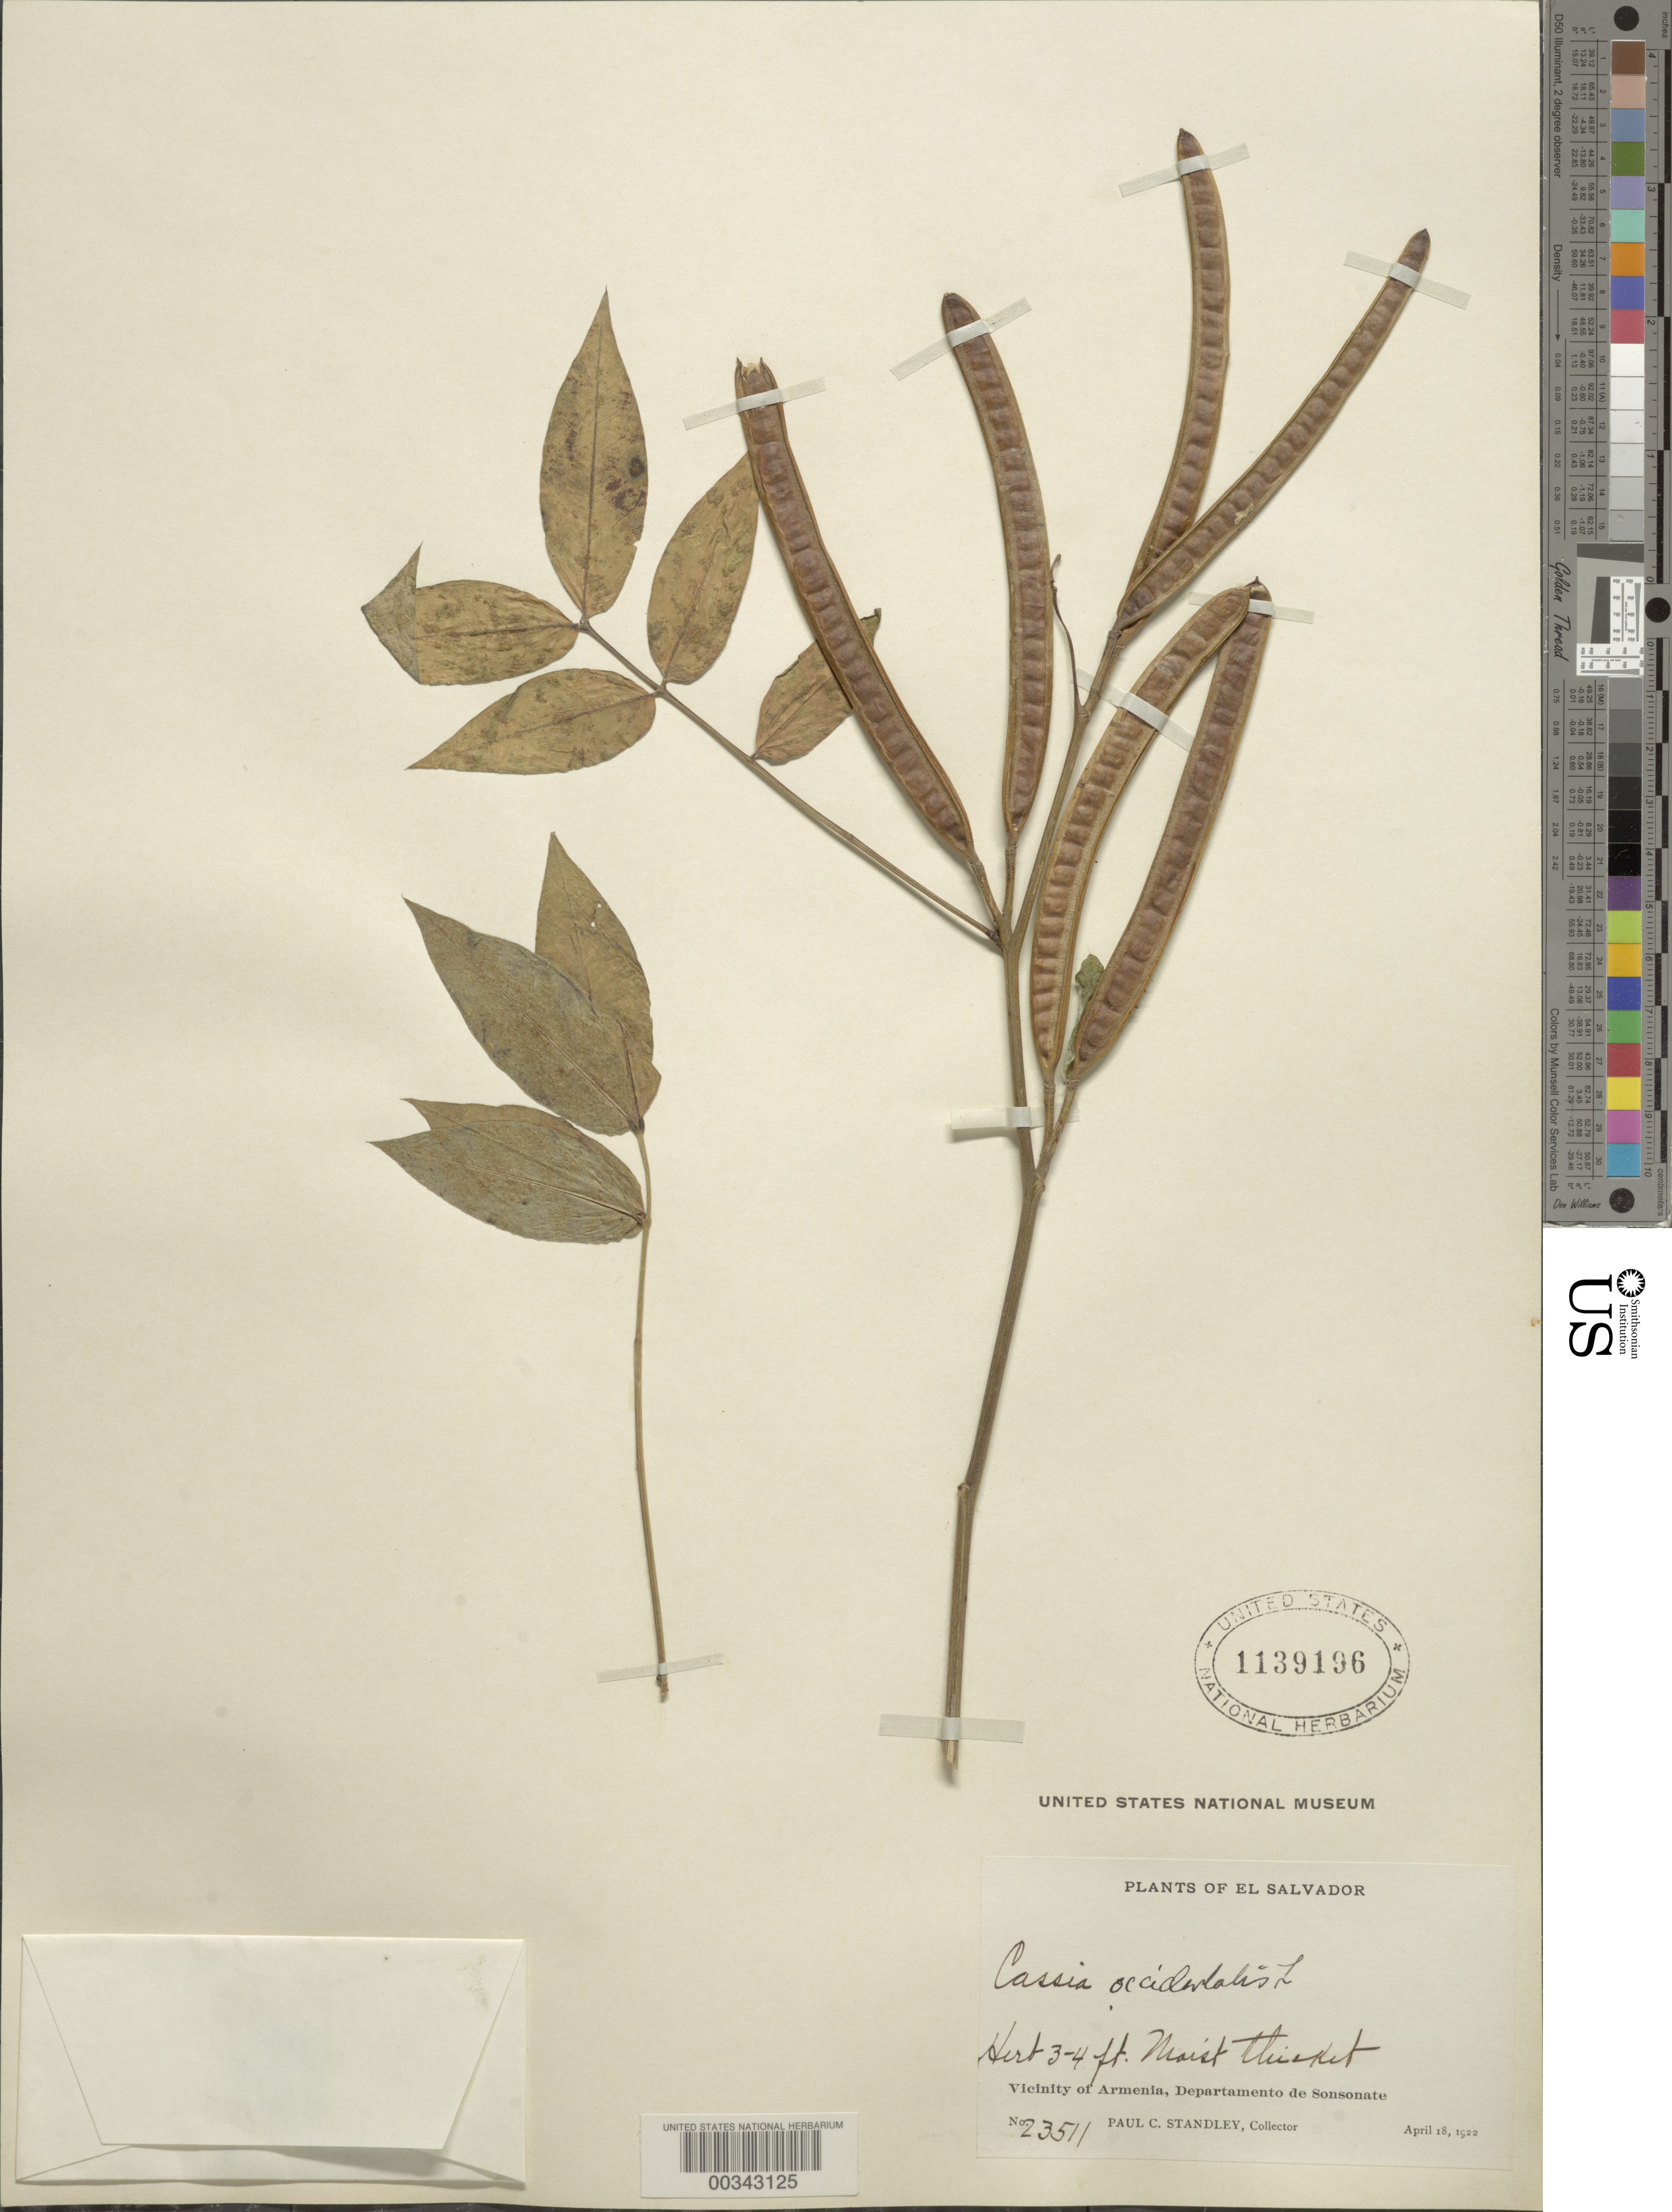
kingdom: Plantae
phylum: Tracheophyta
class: Magnoliopsida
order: Fabales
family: Fabaceae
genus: Senna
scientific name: Senna occidentalis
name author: (L.) Link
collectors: P. C. Standley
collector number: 23511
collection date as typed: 18 Apr 1922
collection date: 1922-04-18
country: El Salvador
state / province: Sonsonate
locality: Vicinity of armenia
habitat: Moist thicket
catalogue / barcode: US 1139196